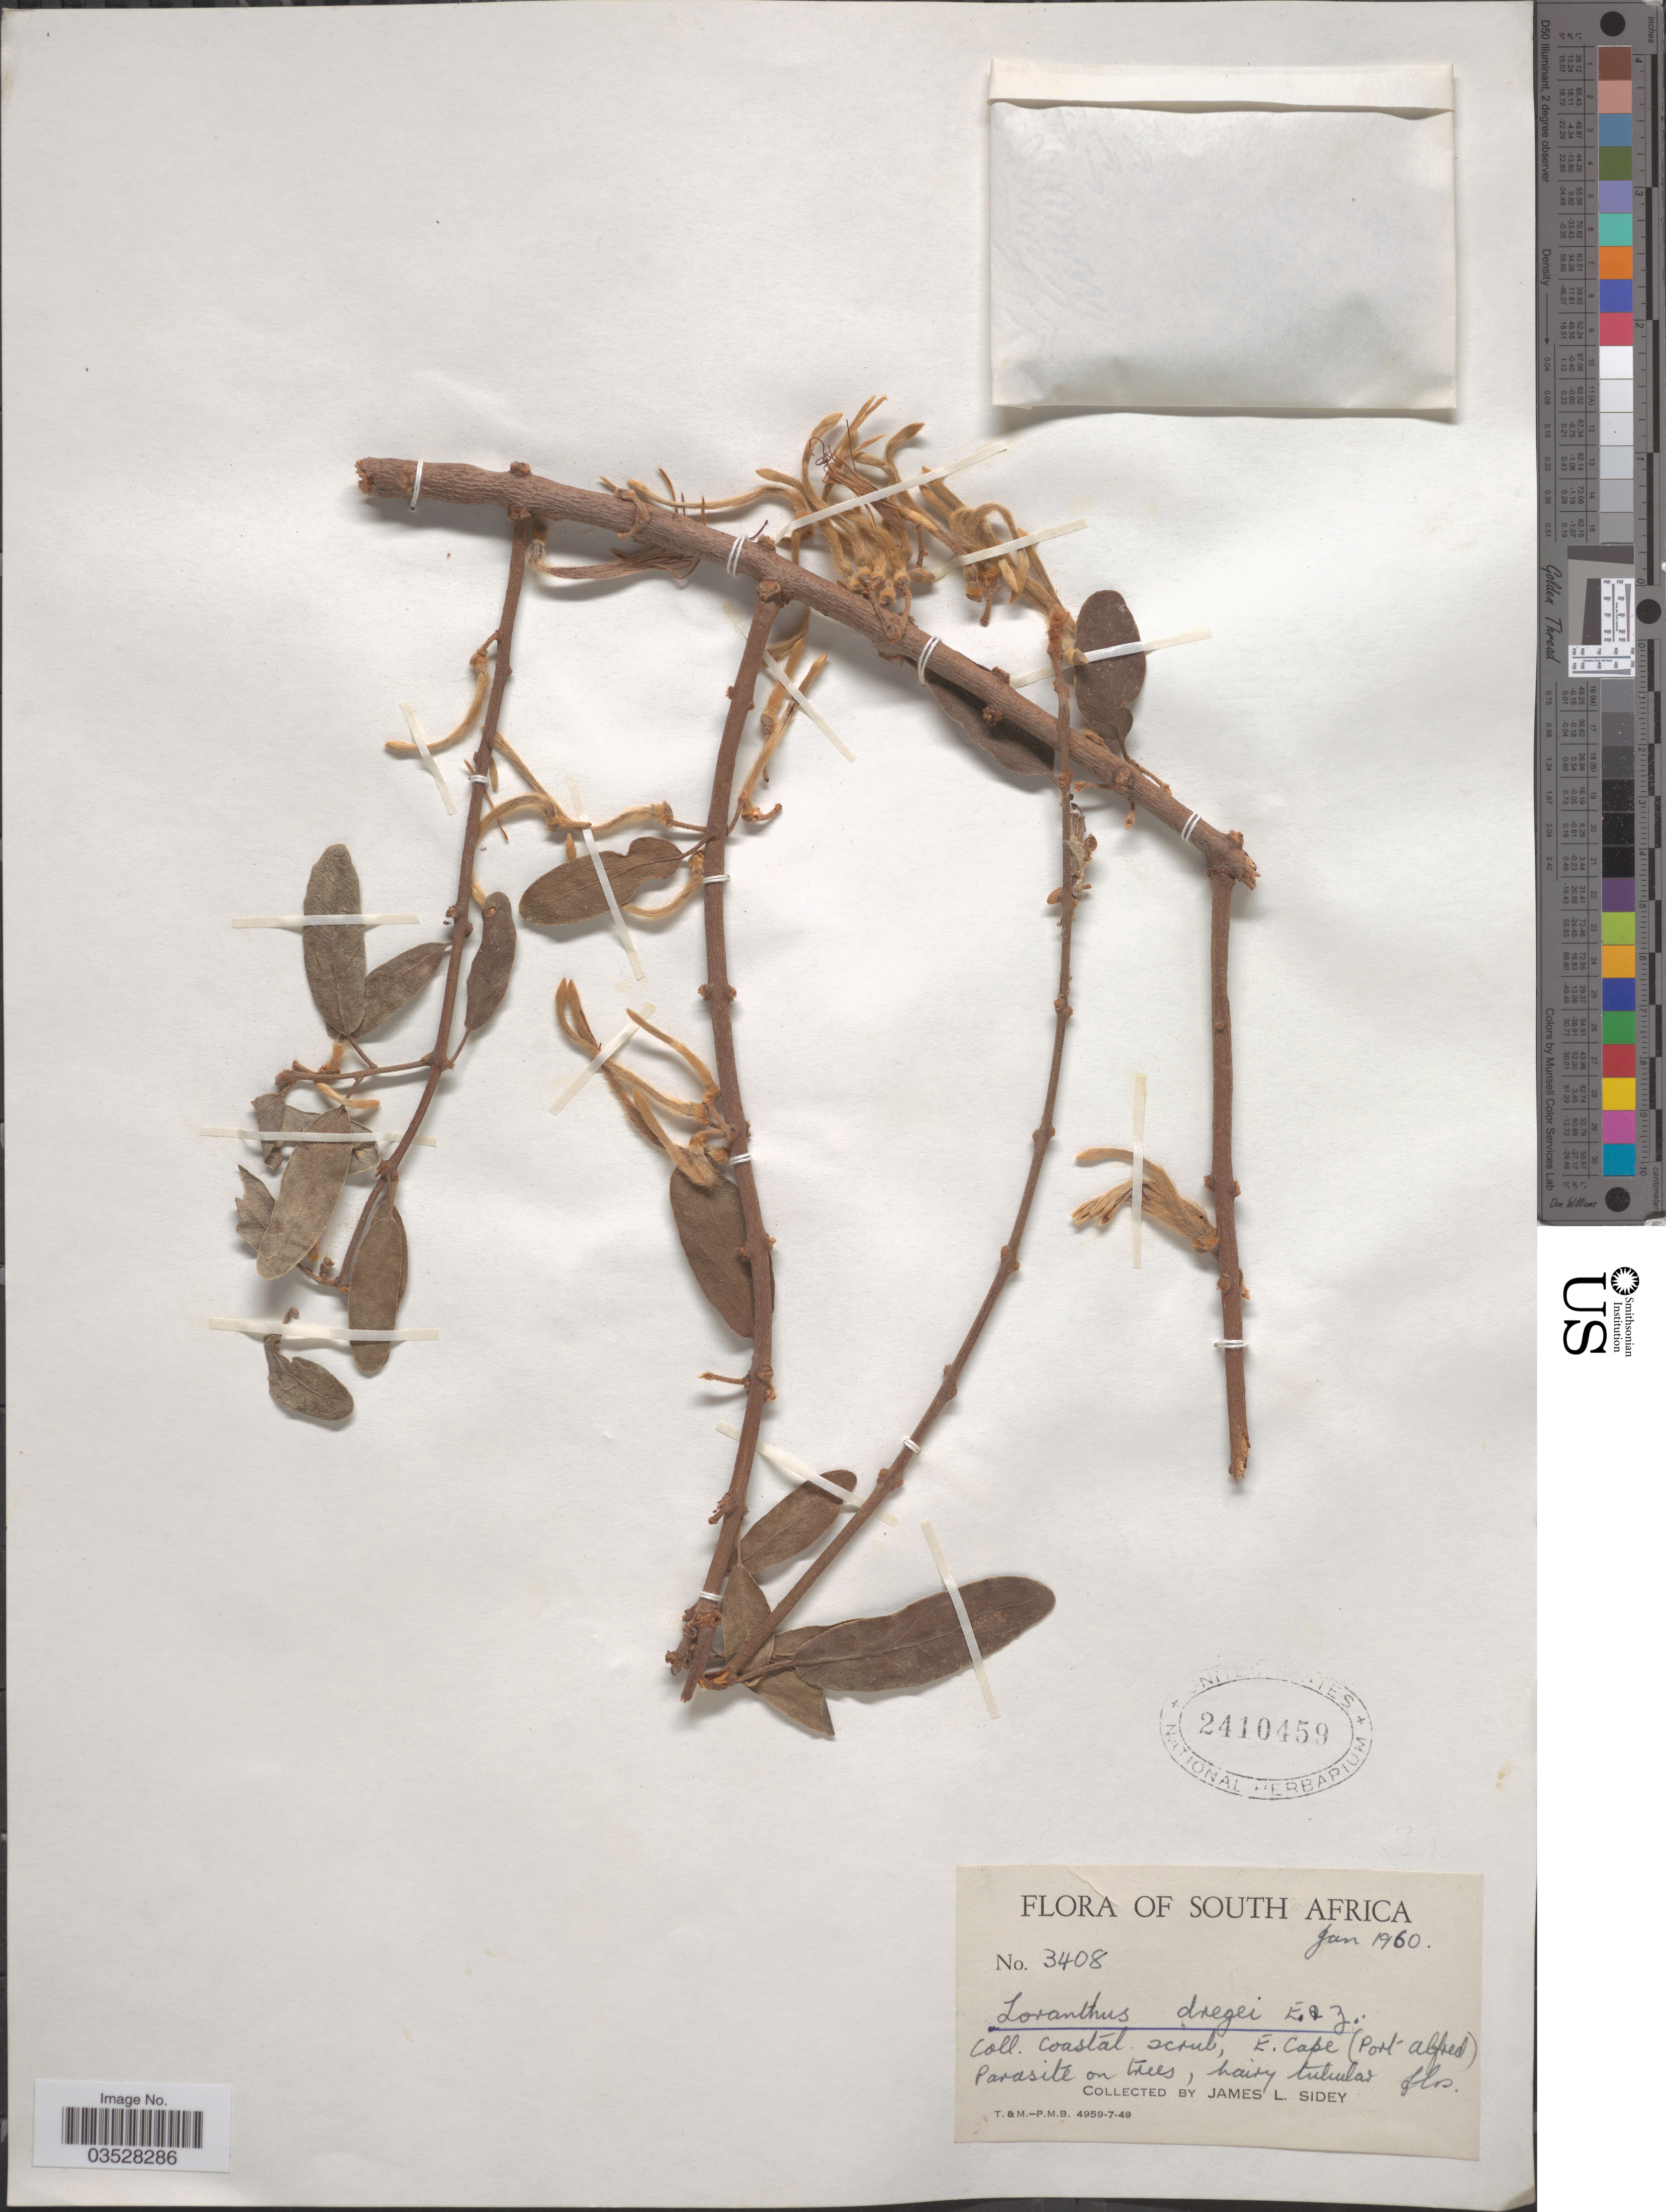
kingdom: Plantae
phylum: Tracheophyta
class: Magnoliopsida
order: Santalales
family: Loranthaceae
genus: Erianthemum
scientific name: Erianthemum dregei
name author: (Eckl. & Zeyh.) Tiegh.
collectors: J. L. Sidey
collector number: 3408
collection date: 1960-01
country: South Africa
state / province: Eastern Cape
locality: Coastal scrub, E. Cape (Port Alfred).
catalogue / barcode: US 2410459